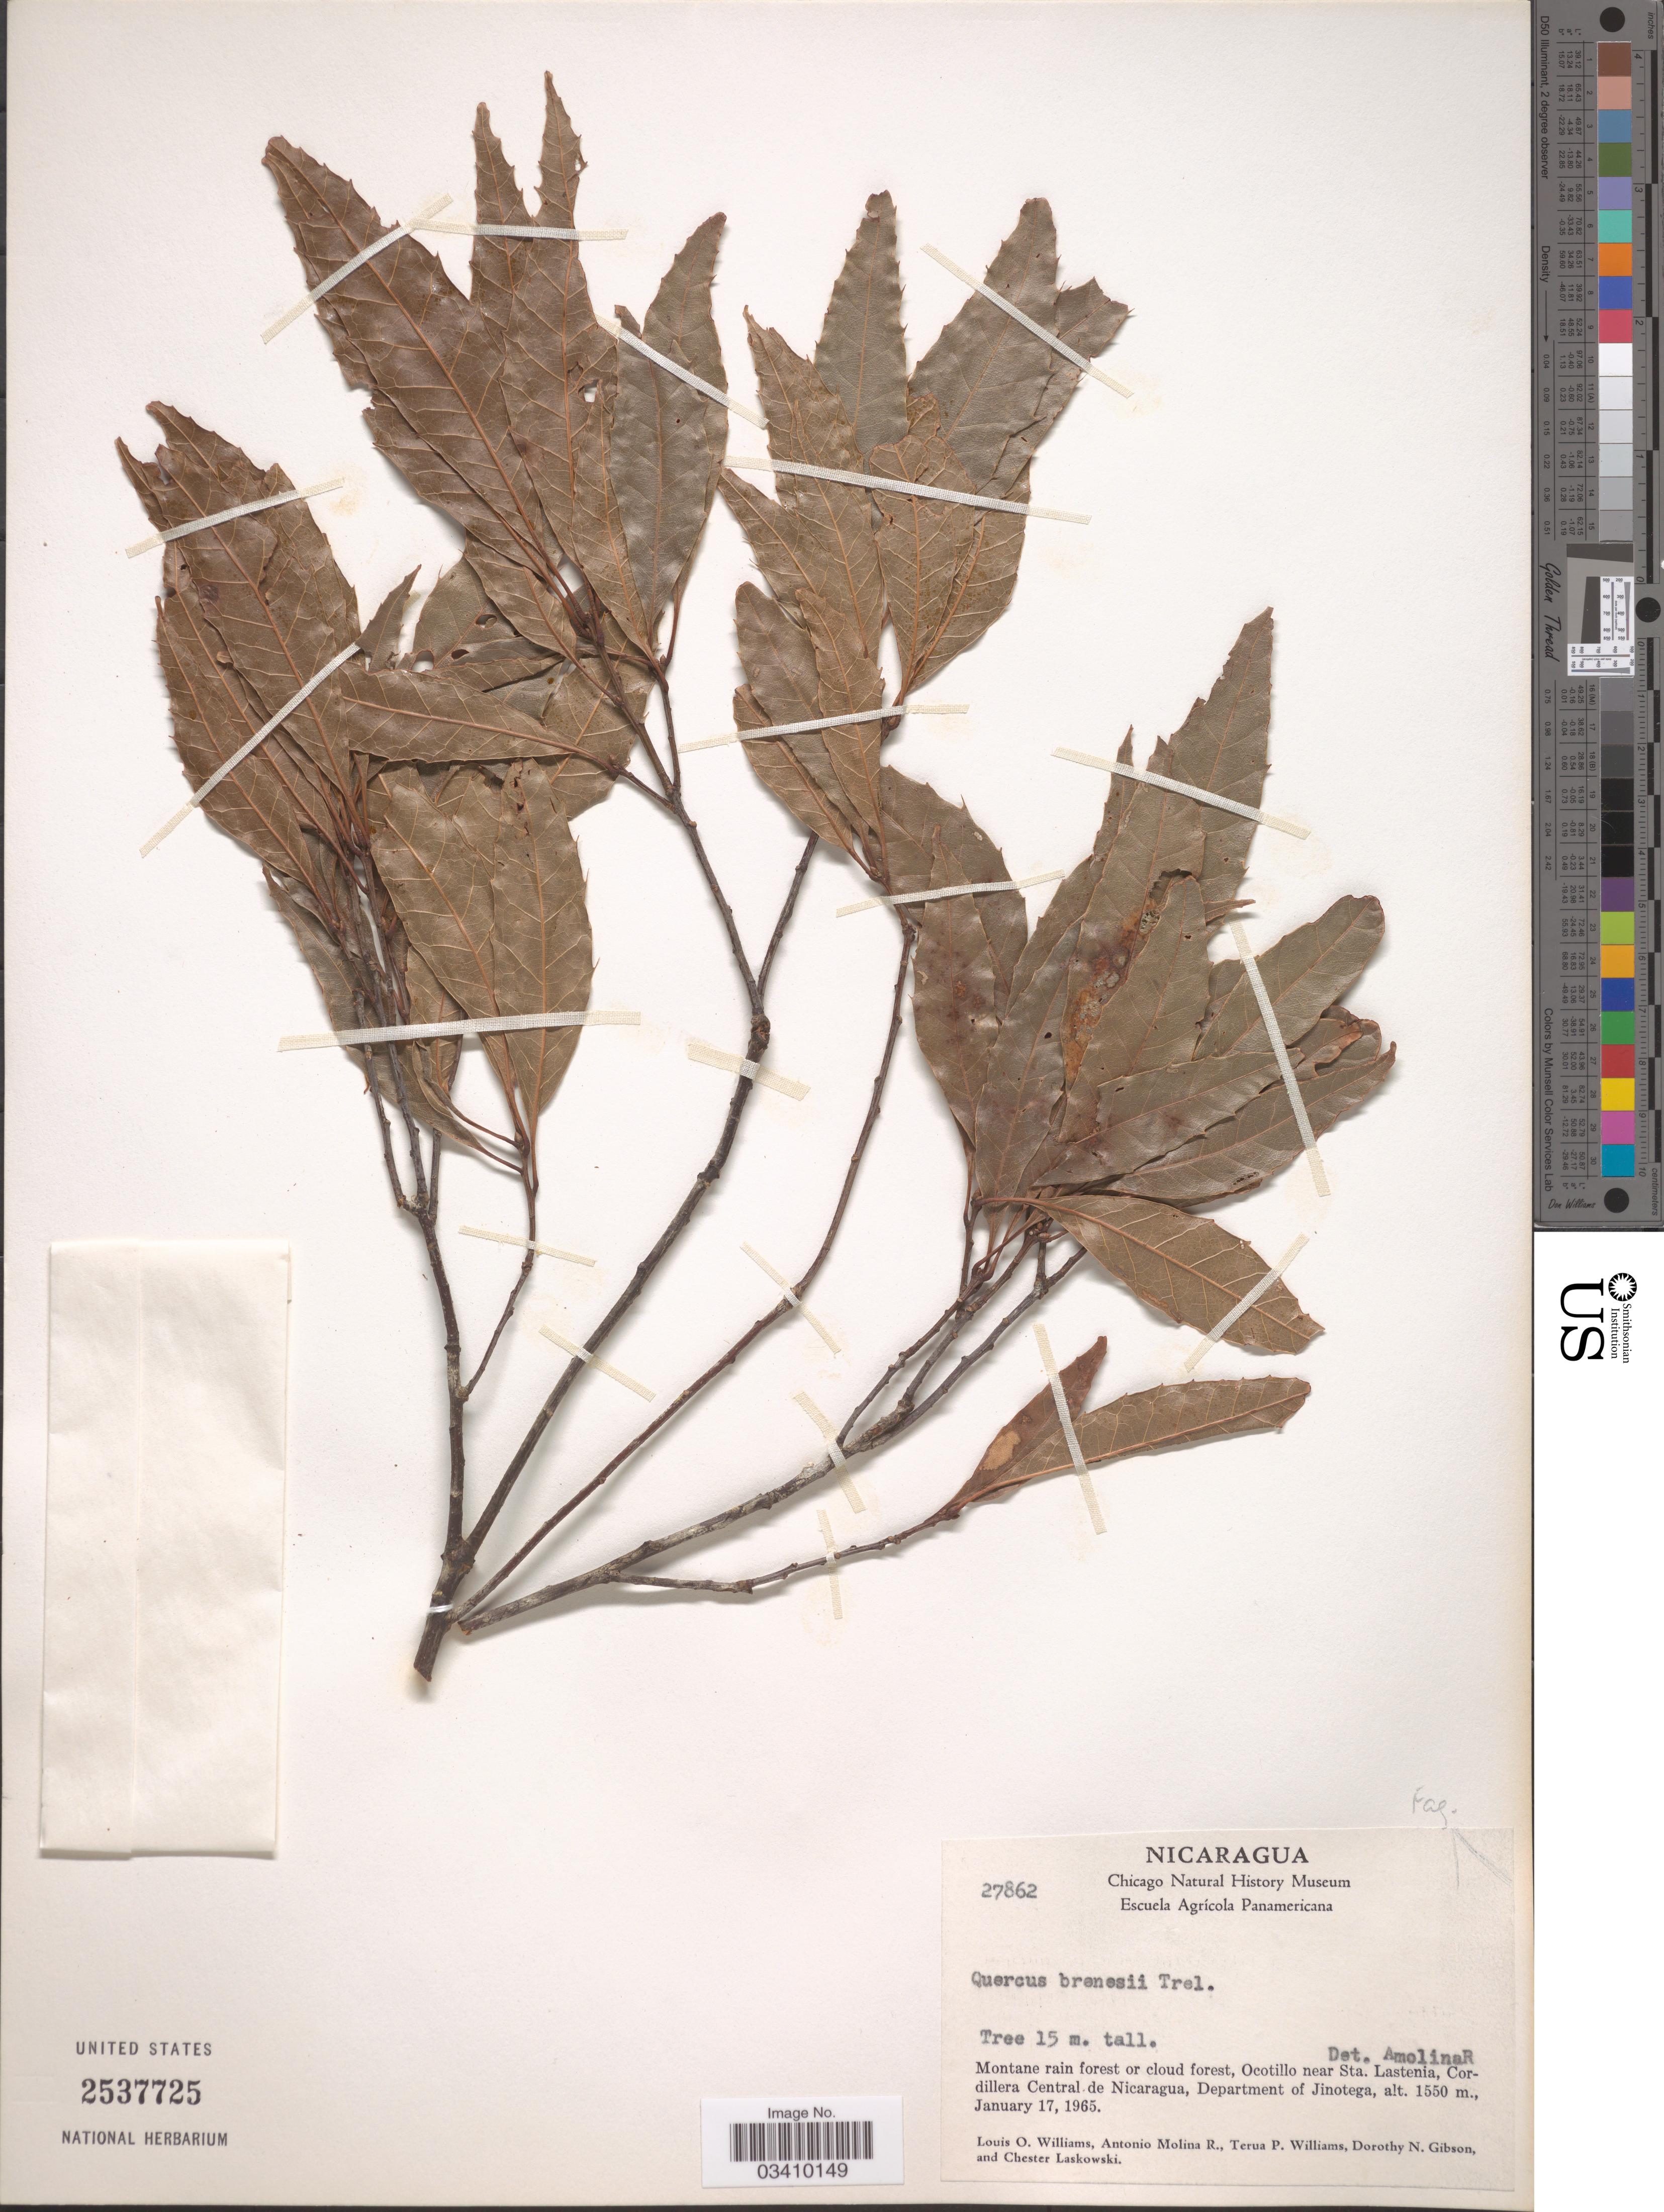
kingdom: Plantae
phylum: Tracheophyta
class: Magnoliopsida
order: Fagales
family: Fagaceae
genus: Quercus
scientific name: Quercus brenesii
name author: Trel.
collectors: L. O. Williams, A. Molina R., T. P. Williams, D. N. Gibson & C. Laskowski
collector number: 27862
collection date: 1965-01-17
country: Nicaragua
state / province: Jinotega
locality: Montane rain forest or cloud forest, Ocotillo near Sta. Lastenia, Cordillera Central de Nicaragua, Department of Jinotega.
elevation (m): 1550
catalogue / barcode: US 2537725